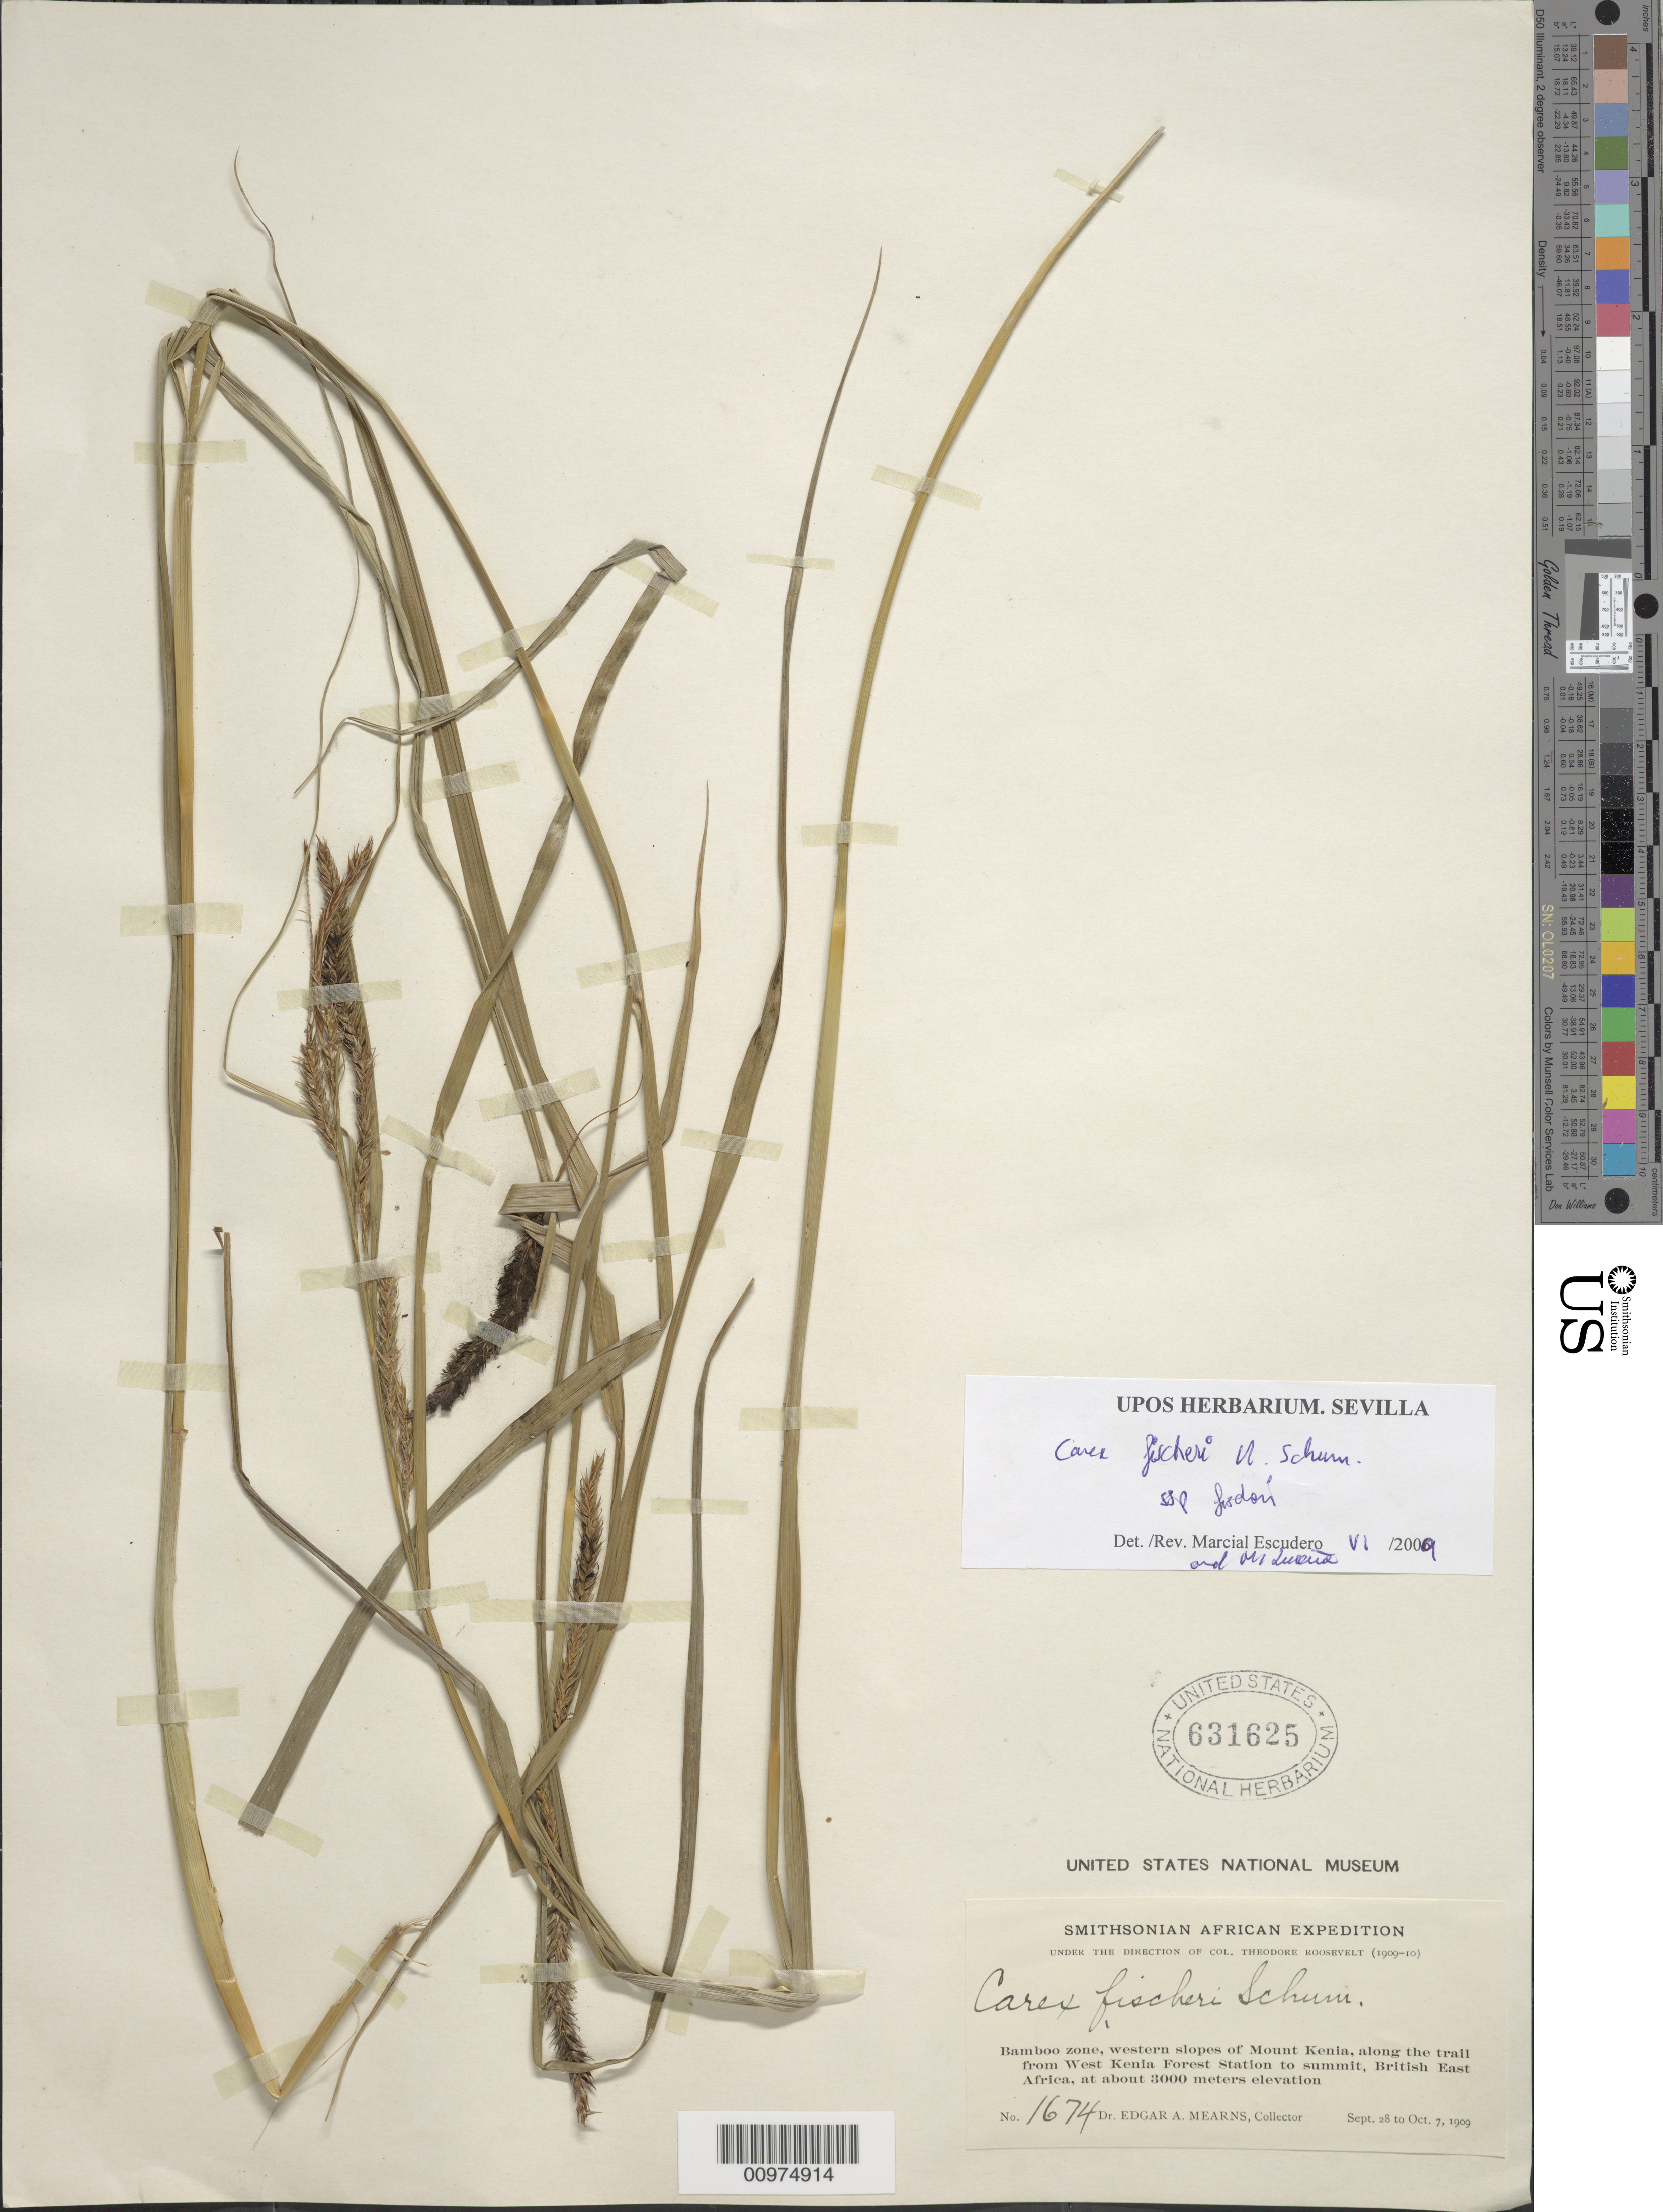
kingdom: Plantae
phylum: Tracheophyta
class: Liliopsida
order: Poales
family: Cyperaceae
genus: Carex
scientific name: Carex fischeri subsp. fischeri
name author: K. Schum.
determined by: Escudero, Marcial; Luceño, M.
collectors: E. A. Mearns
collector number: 1674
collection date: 1909-09-28/1909-10-07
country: Kenya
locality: Bamboo zone, western slopes of Mount Kenia, along the trail from West Kenia Forest Station to summit, British East Africa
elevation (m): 3000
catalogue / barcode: US 631625